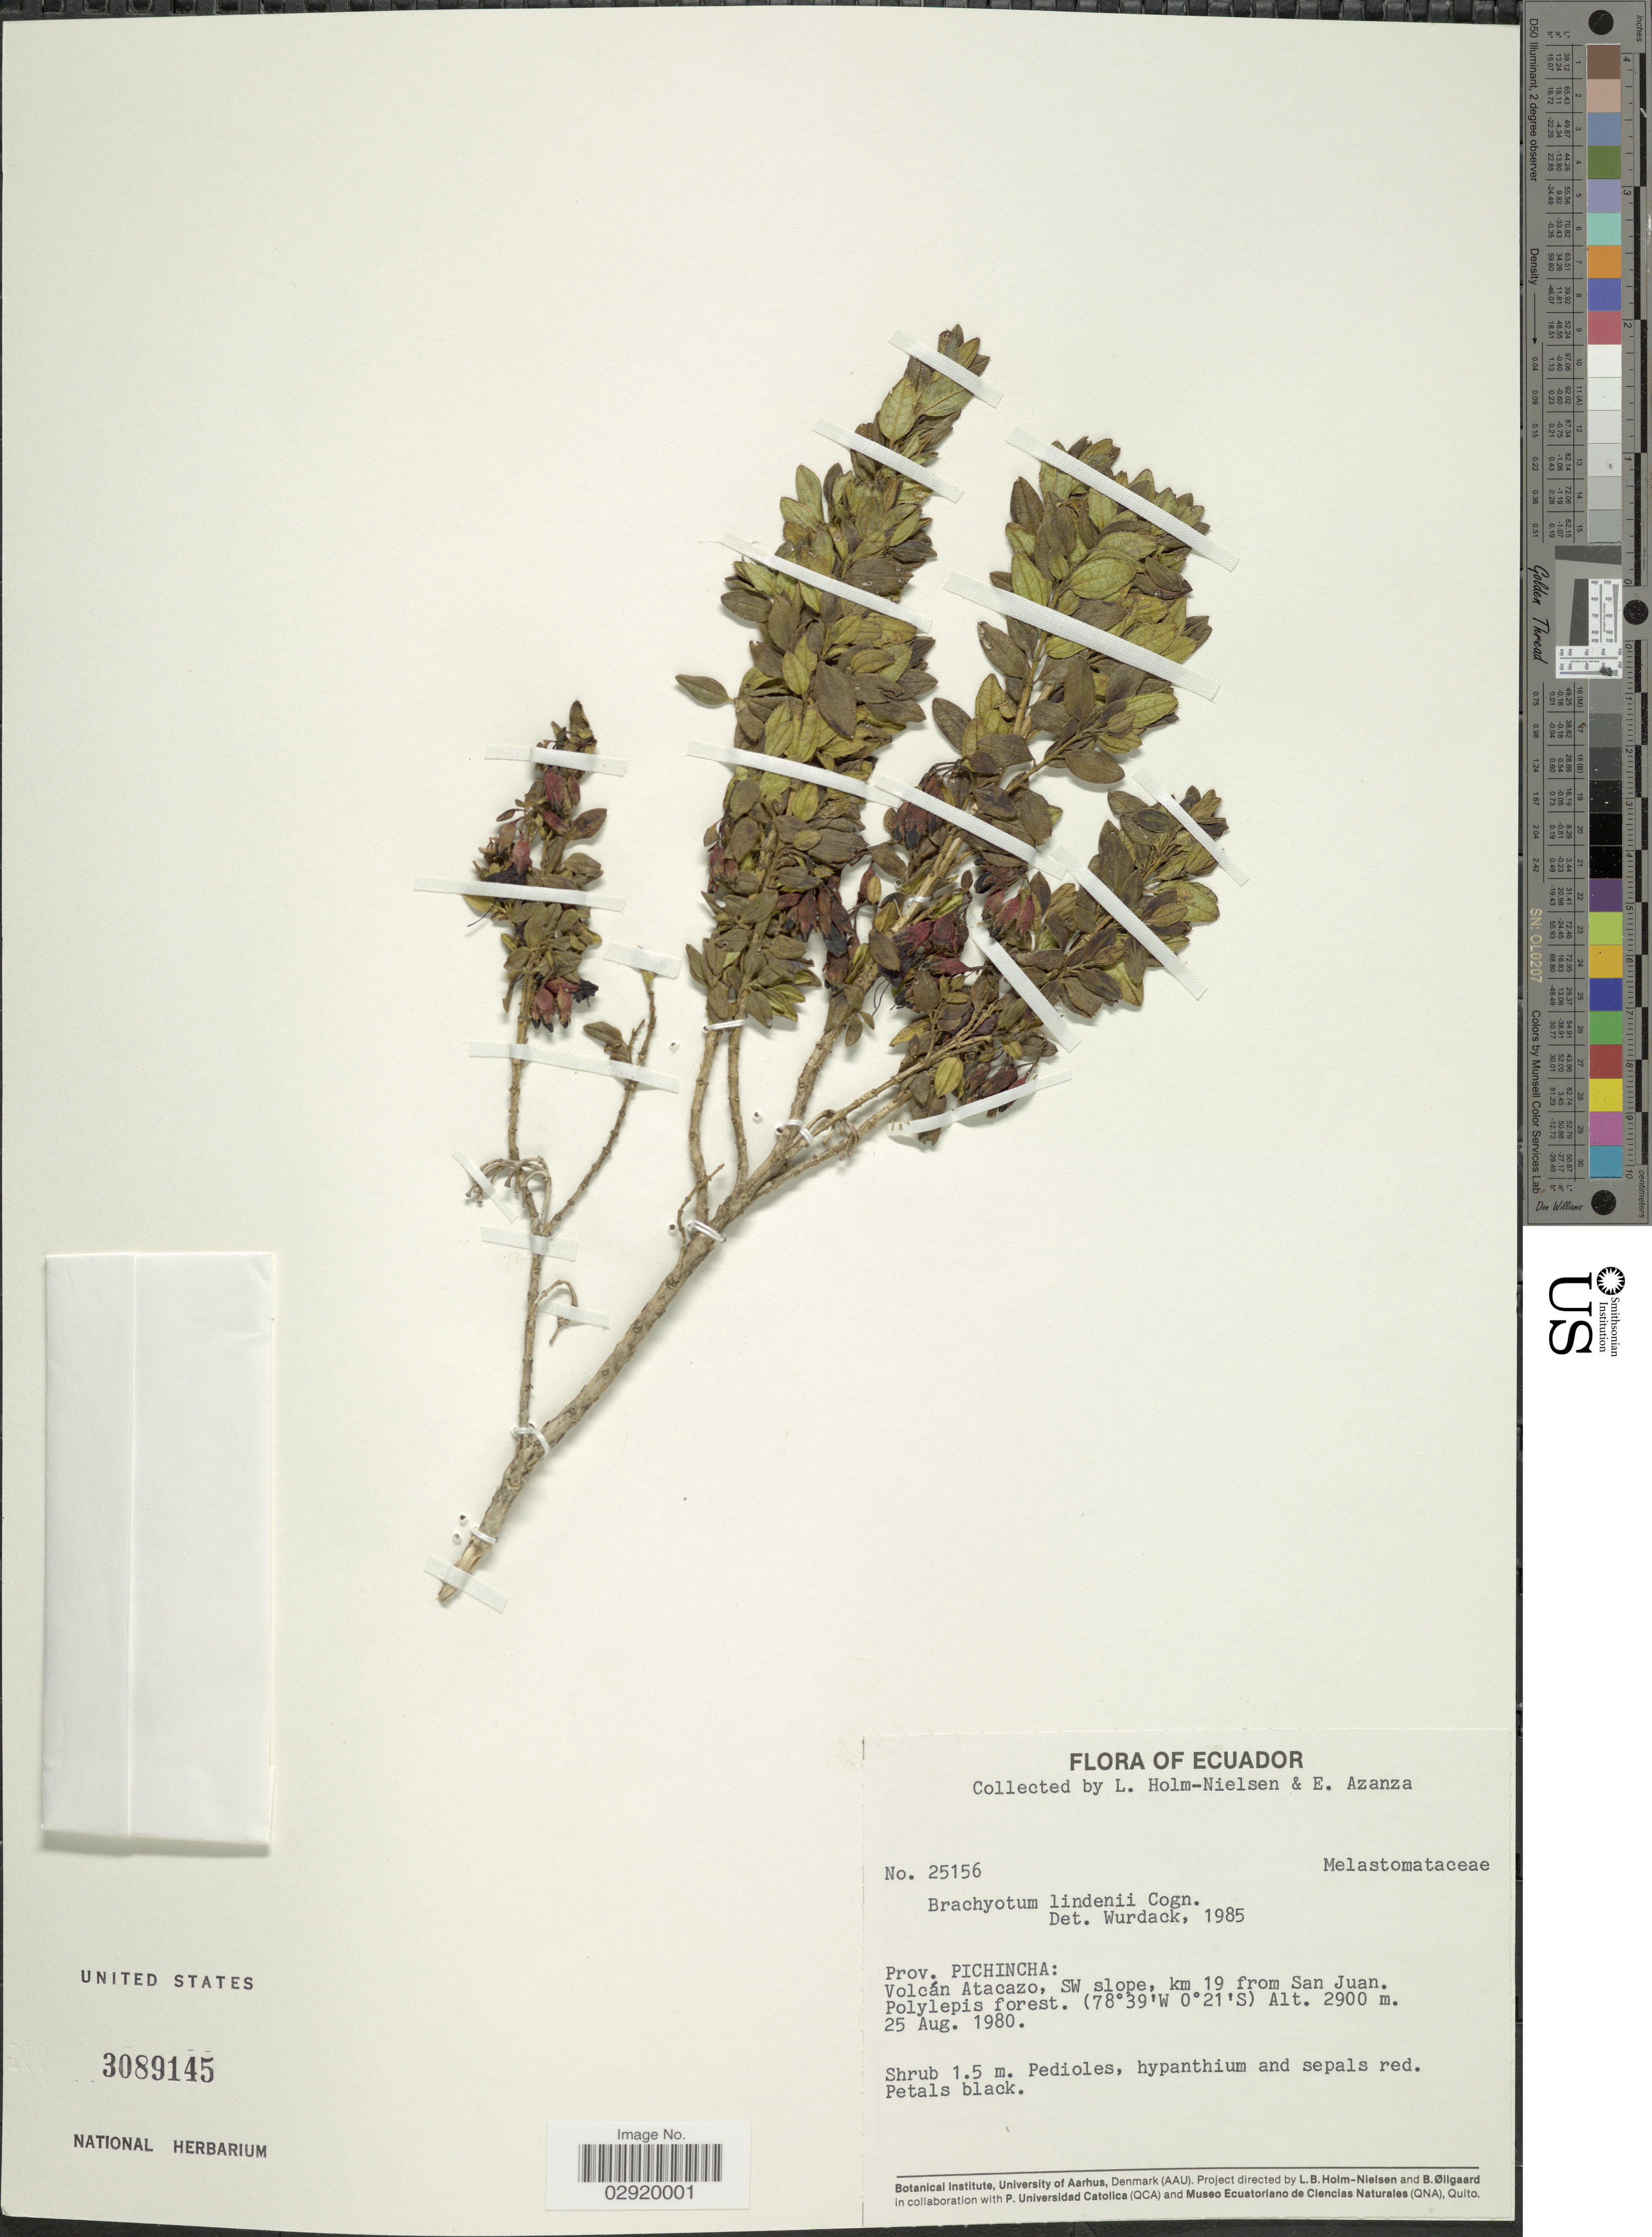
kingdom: Plantae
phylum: Tracheophyta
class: Magnoliopsida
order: Myrtales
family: Melastomataceae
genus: Brachyotum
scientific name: Brachyotum lindenii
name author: Cogn.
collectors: L. Holm-Nielsen & E. Azanza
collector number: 25156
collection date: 1980-08-25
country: Ecuador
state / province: Pichincha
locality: Volcán Atacazo, SW slope, km 19 from San Juan.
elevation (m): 2900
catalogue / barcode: US 3089145